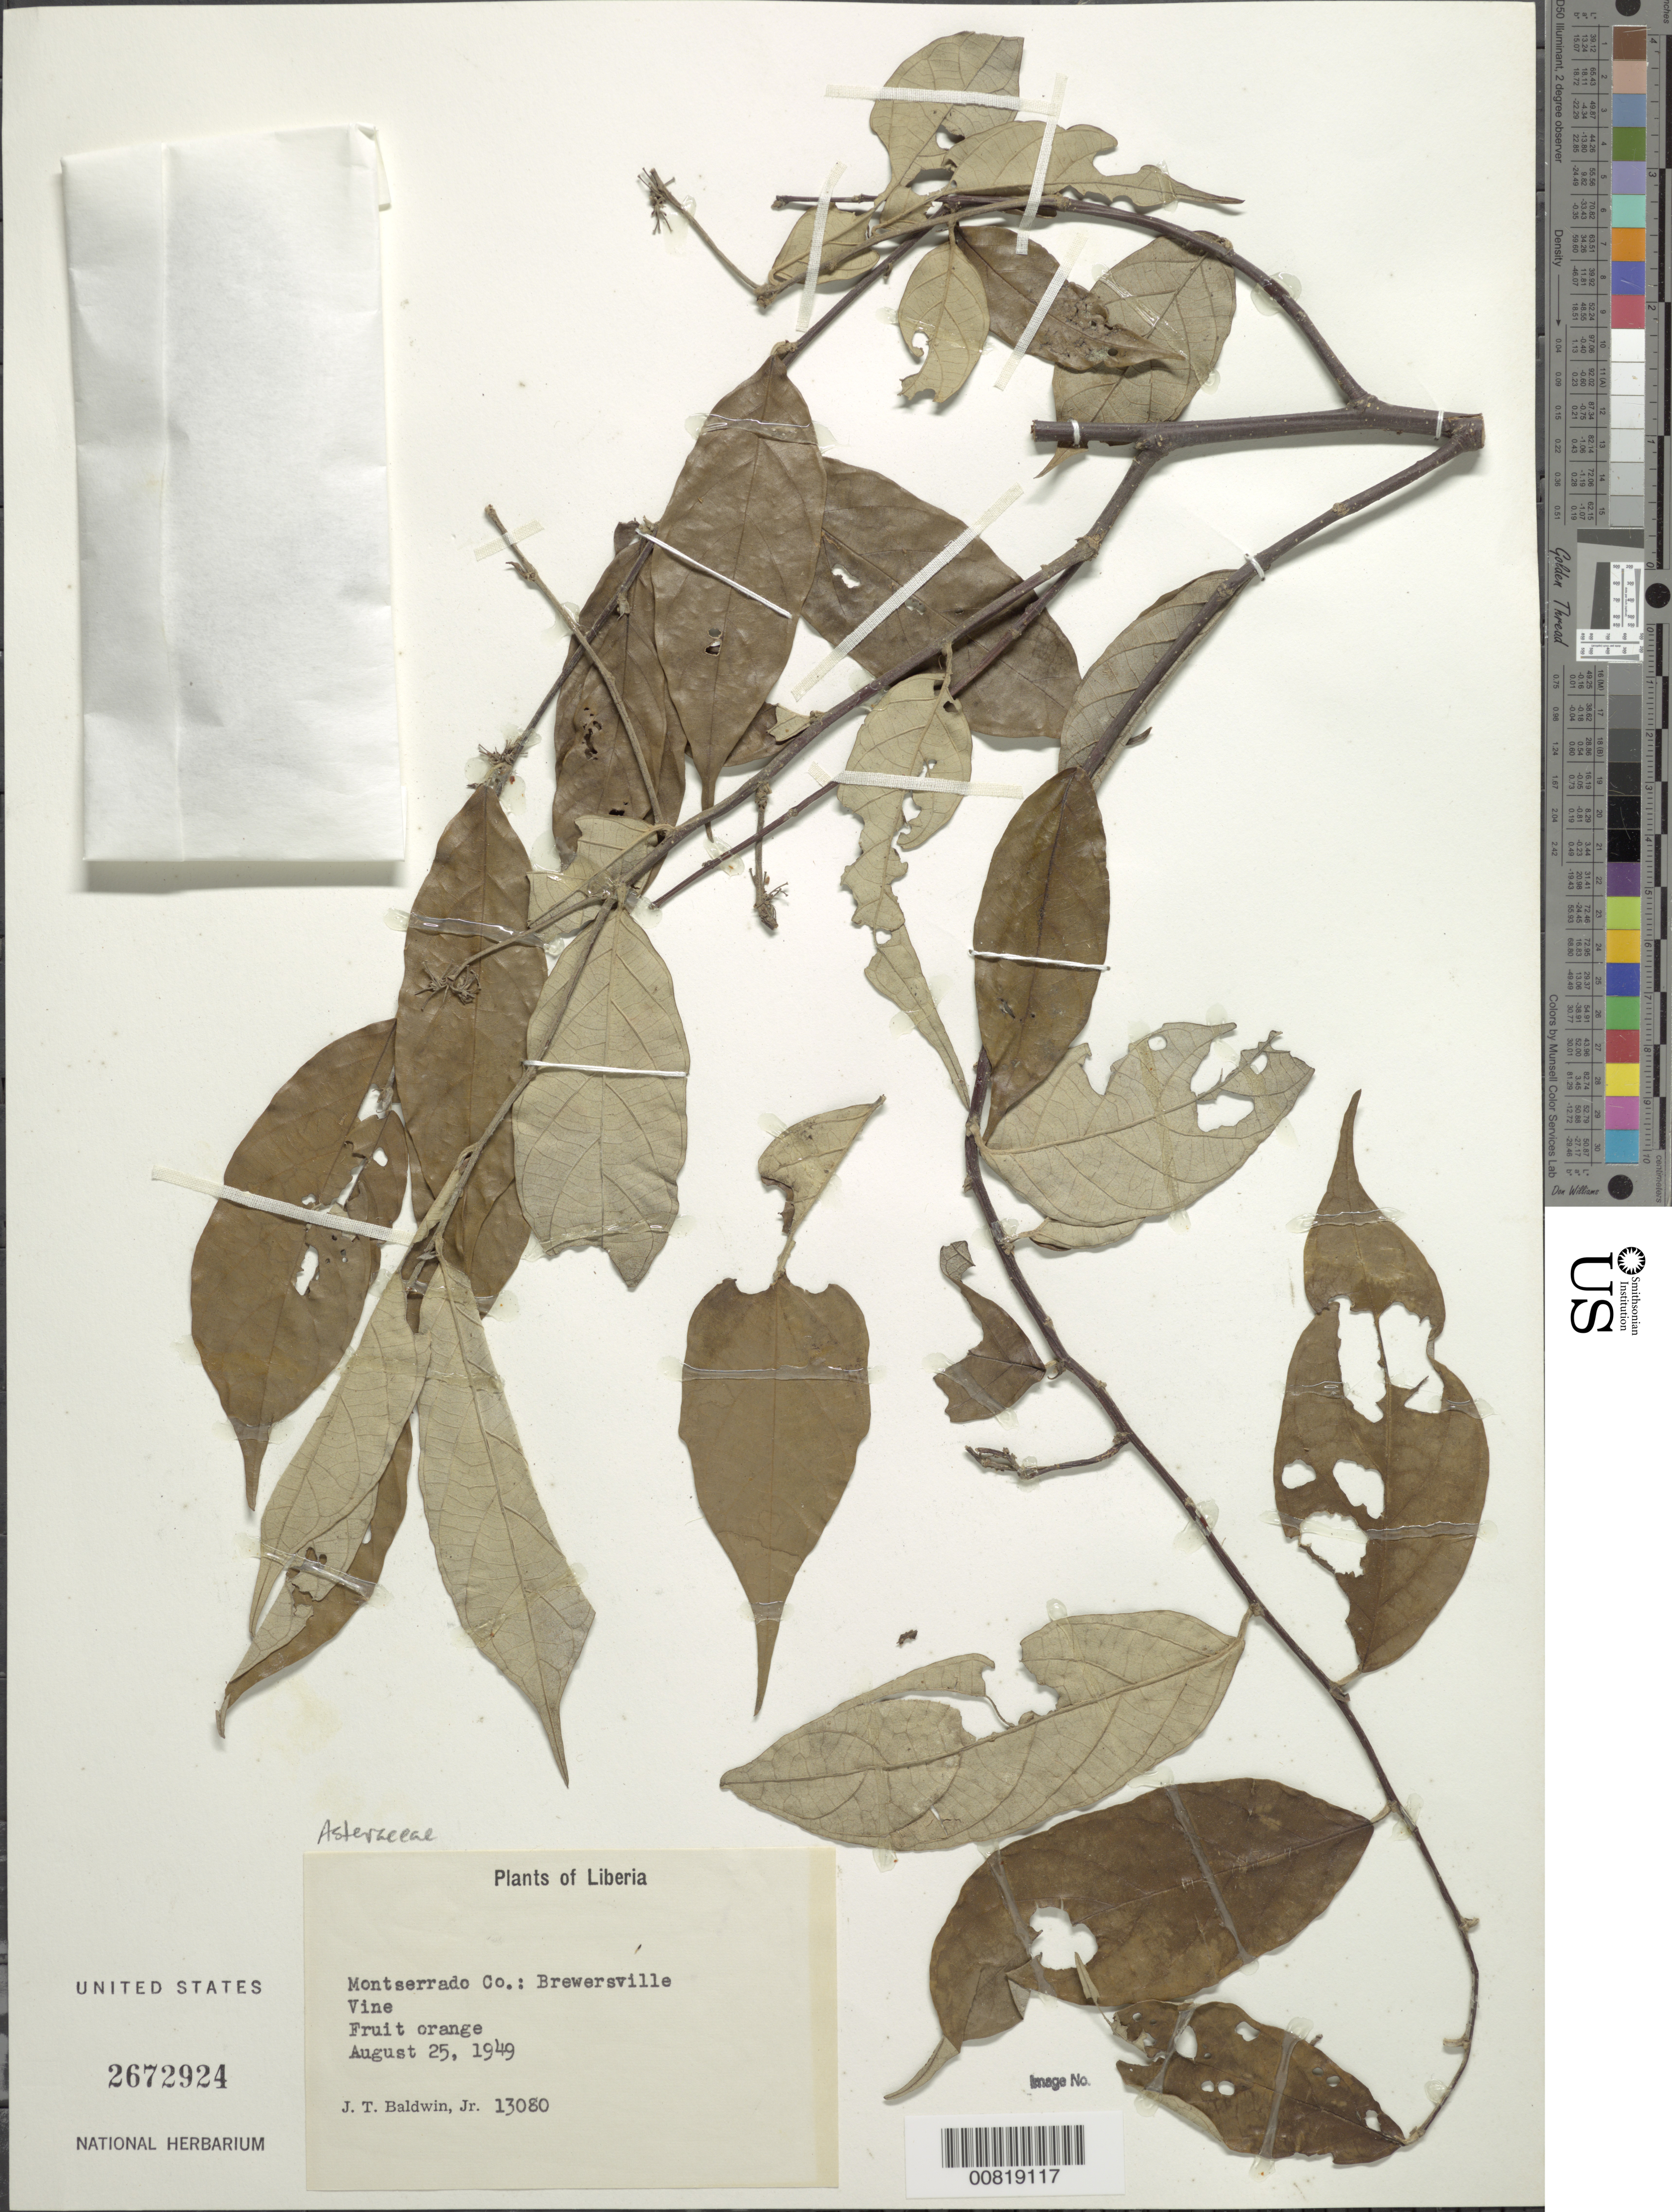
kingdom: Plantae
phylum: Tracheophyta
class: Magnoliopsida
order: Asterales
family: Asteraceae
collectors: J. T. Baldwin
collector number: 13080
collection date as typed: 25 Aug 1949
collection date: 1949-08-25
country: Liberia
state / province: Montserrado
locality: Brewersville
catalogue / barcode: US 2672924